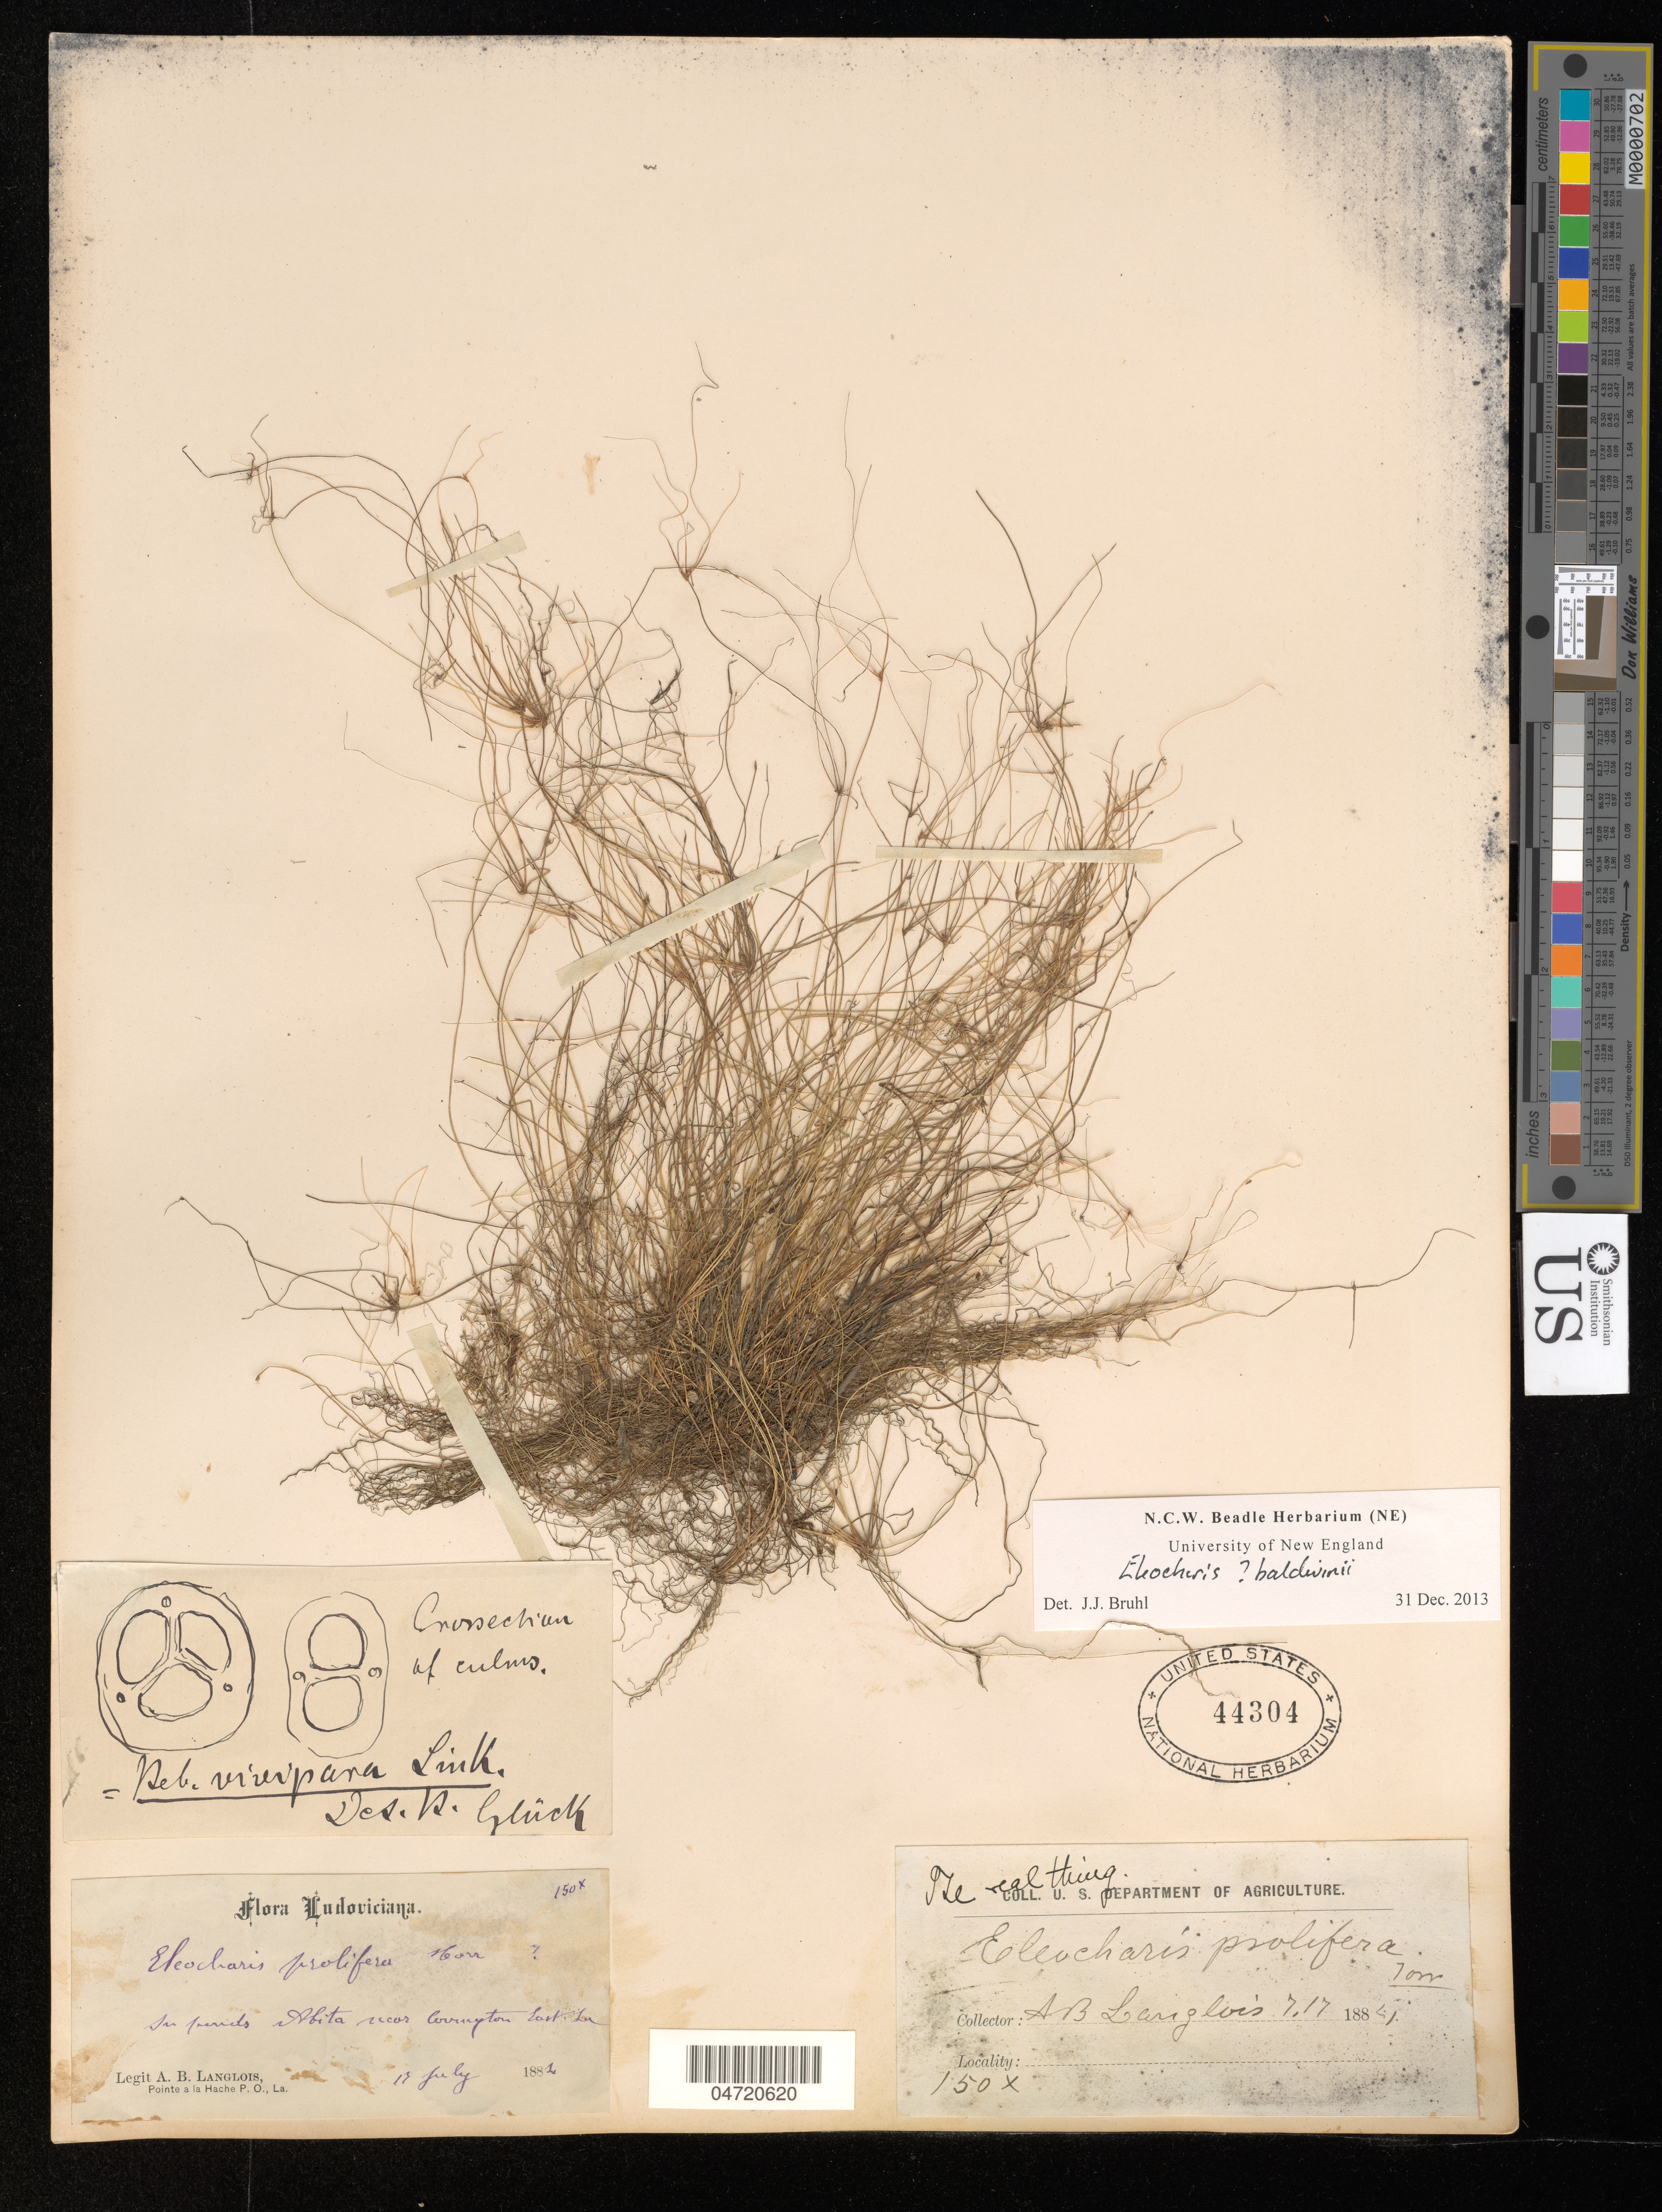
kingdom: Plantae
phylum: Tracheophyta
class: Liliopsida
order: Poales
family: Cyperaceae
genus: Eleocharis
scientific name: Eleocharis baldwinii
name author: (Torr.) Chapm.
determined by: Bruhl, J. J., (NE), University of New England (AUSTRALIA)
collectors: A. B. Langlois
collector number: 150 x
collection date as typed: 17 Jul 1884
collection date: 1884-07-17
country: United States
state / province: Louisiana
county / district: St. Tammany Parish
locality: Abita near Covington, East Lane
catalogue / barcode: US 44304